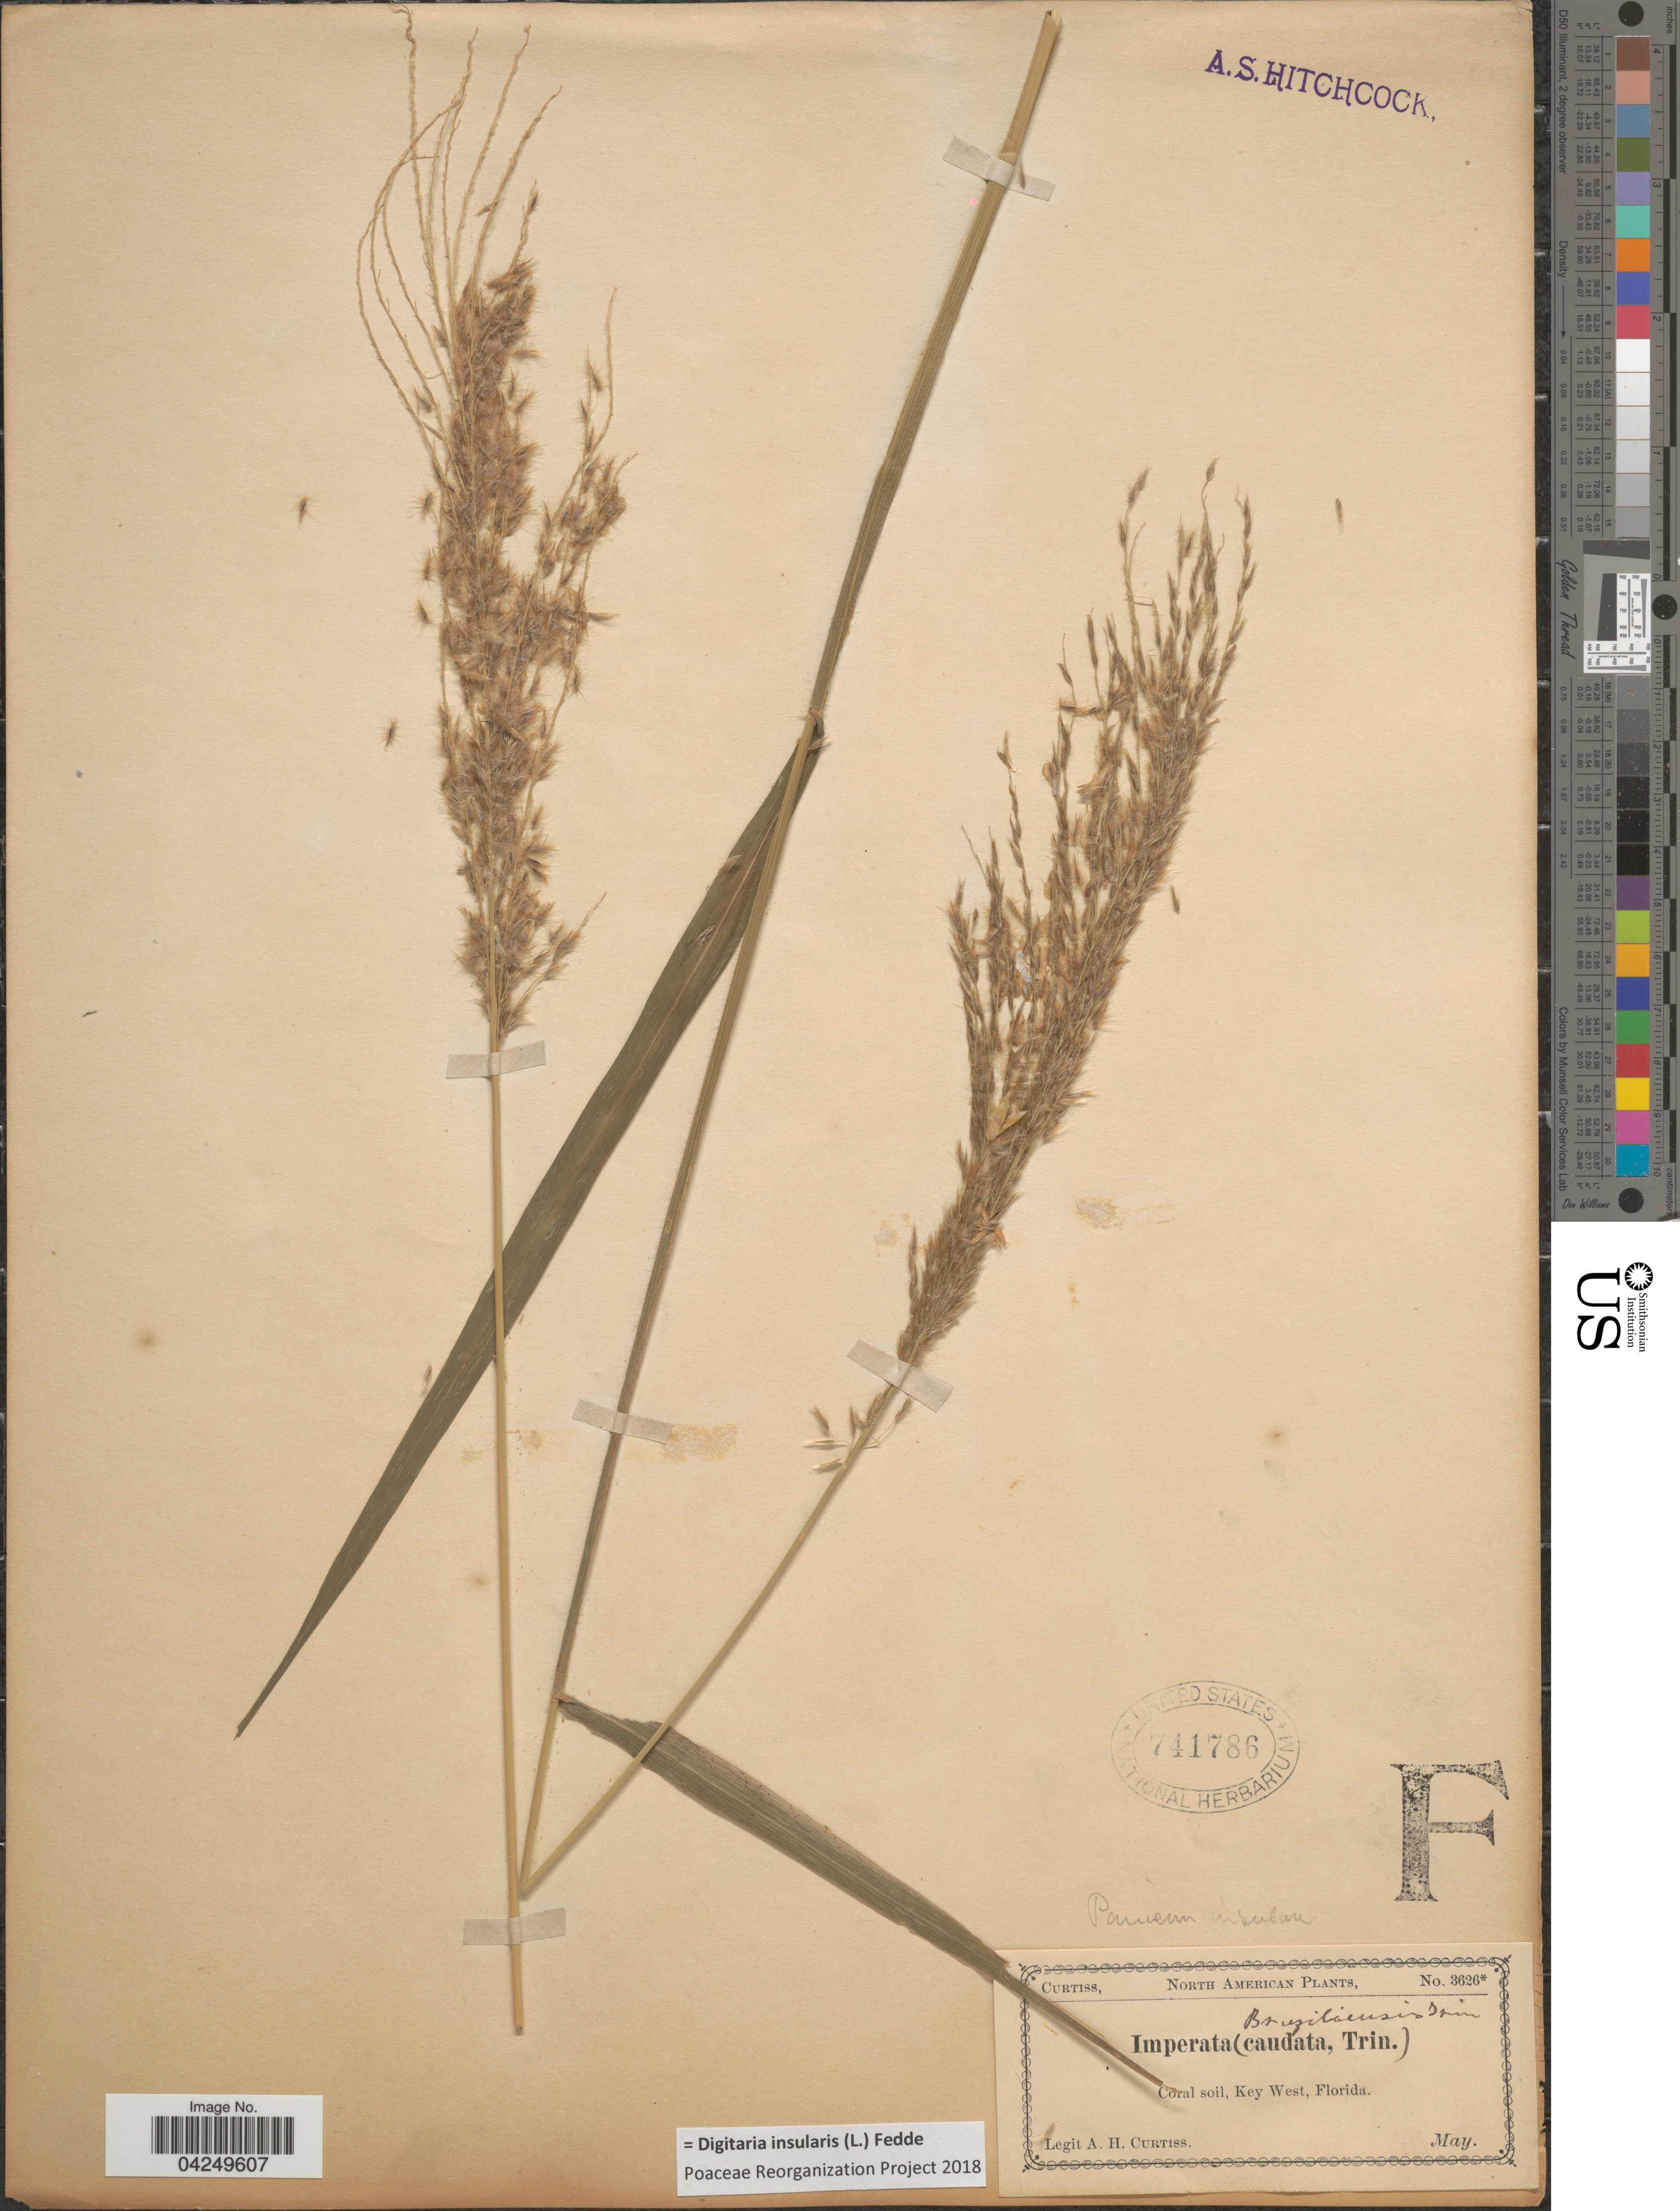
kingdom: Plantae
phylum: Tracheophyta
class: Liliopsida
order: Poales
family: Poaceae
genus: Digitaria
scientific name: Digitaria insularis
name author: (L.) Fedde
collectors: A. H. Curtiss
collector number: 3626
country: United States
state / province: Florida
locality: Coral soil, Key West.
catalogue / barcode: US 741786